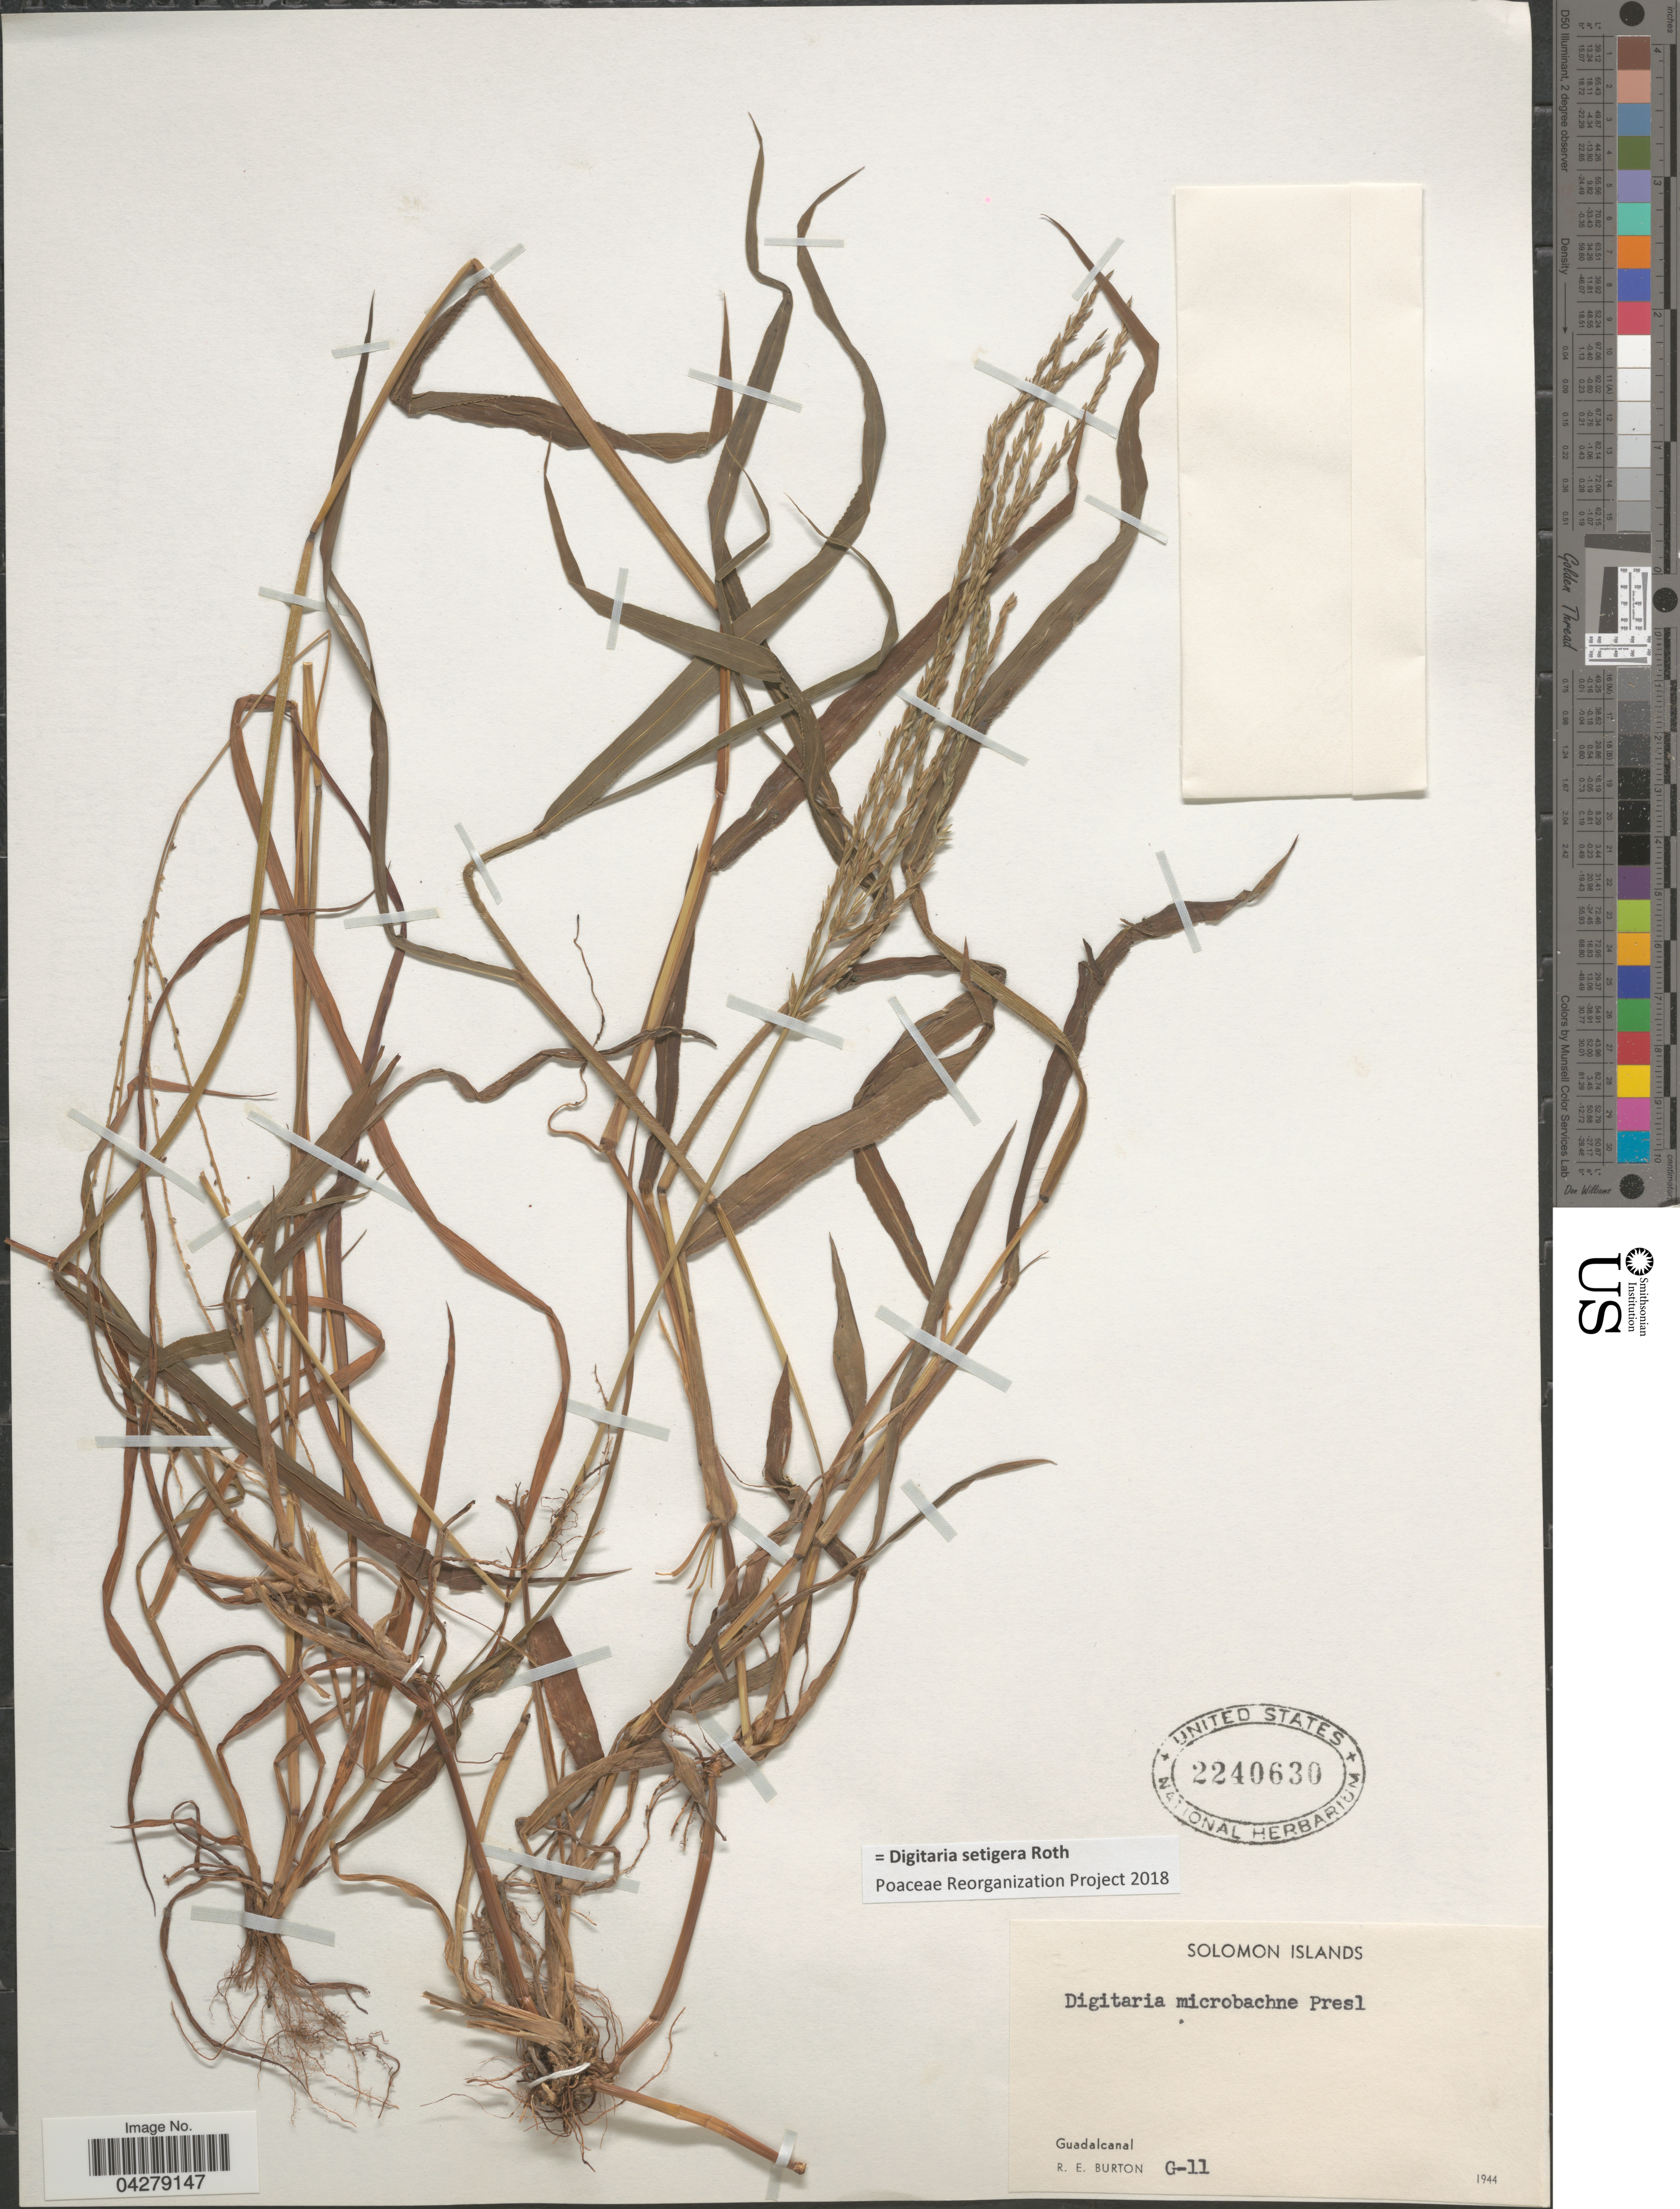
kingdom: Plantae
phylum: Tracheophyta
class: Liliopsida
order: Poales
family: Poaceae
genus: Digitaria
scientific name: Digitaria setigera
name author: Roth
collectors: R. Burton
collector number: G-11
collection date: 1944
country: Solomon Islands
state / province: Solomon Islands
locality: Guadalcanal.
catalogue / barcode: US 2240630